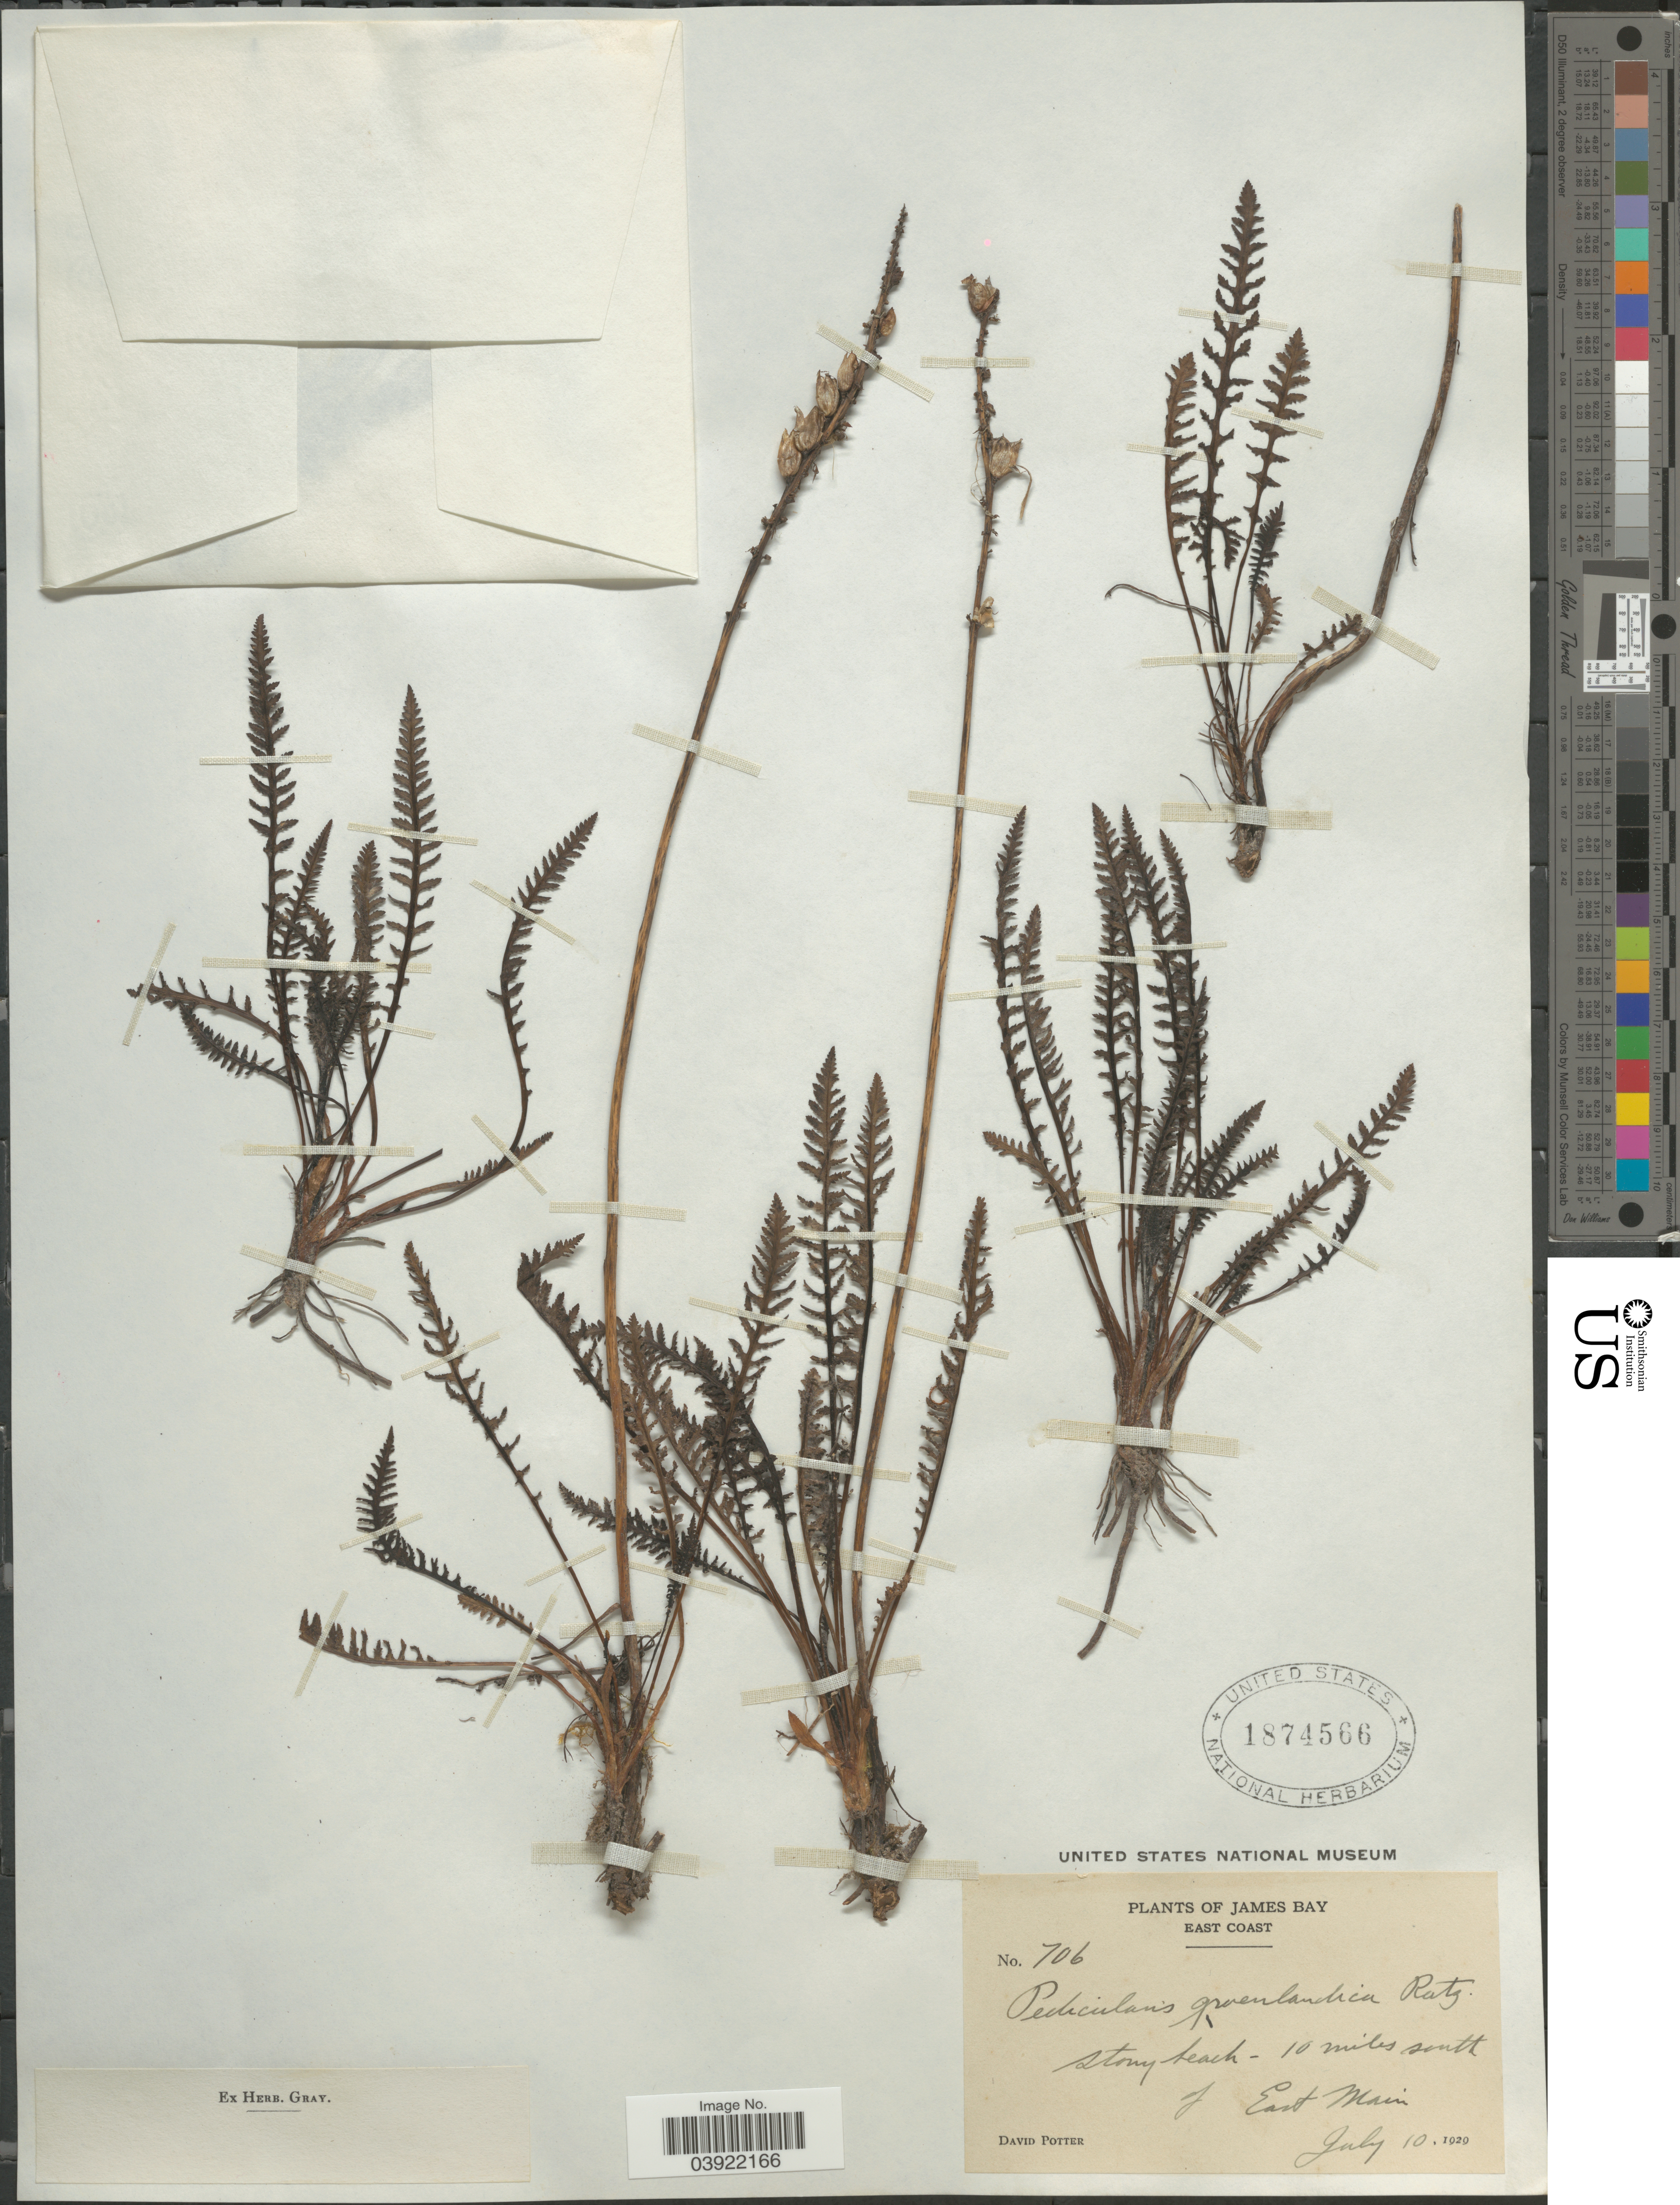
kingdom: Plantae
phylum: Tracheophyta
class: Magnoliopsida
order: Lamiales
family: Orobanchaceae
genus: Pedicularis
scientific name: Pedicularis groenlandica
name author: Retz.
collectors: D. Potter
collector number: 706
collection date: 1929-07-10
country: United States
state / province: Maine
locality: James Bay. East Coast. Stony beach - 10 miles south of East Maine.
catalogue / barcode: US 1874566